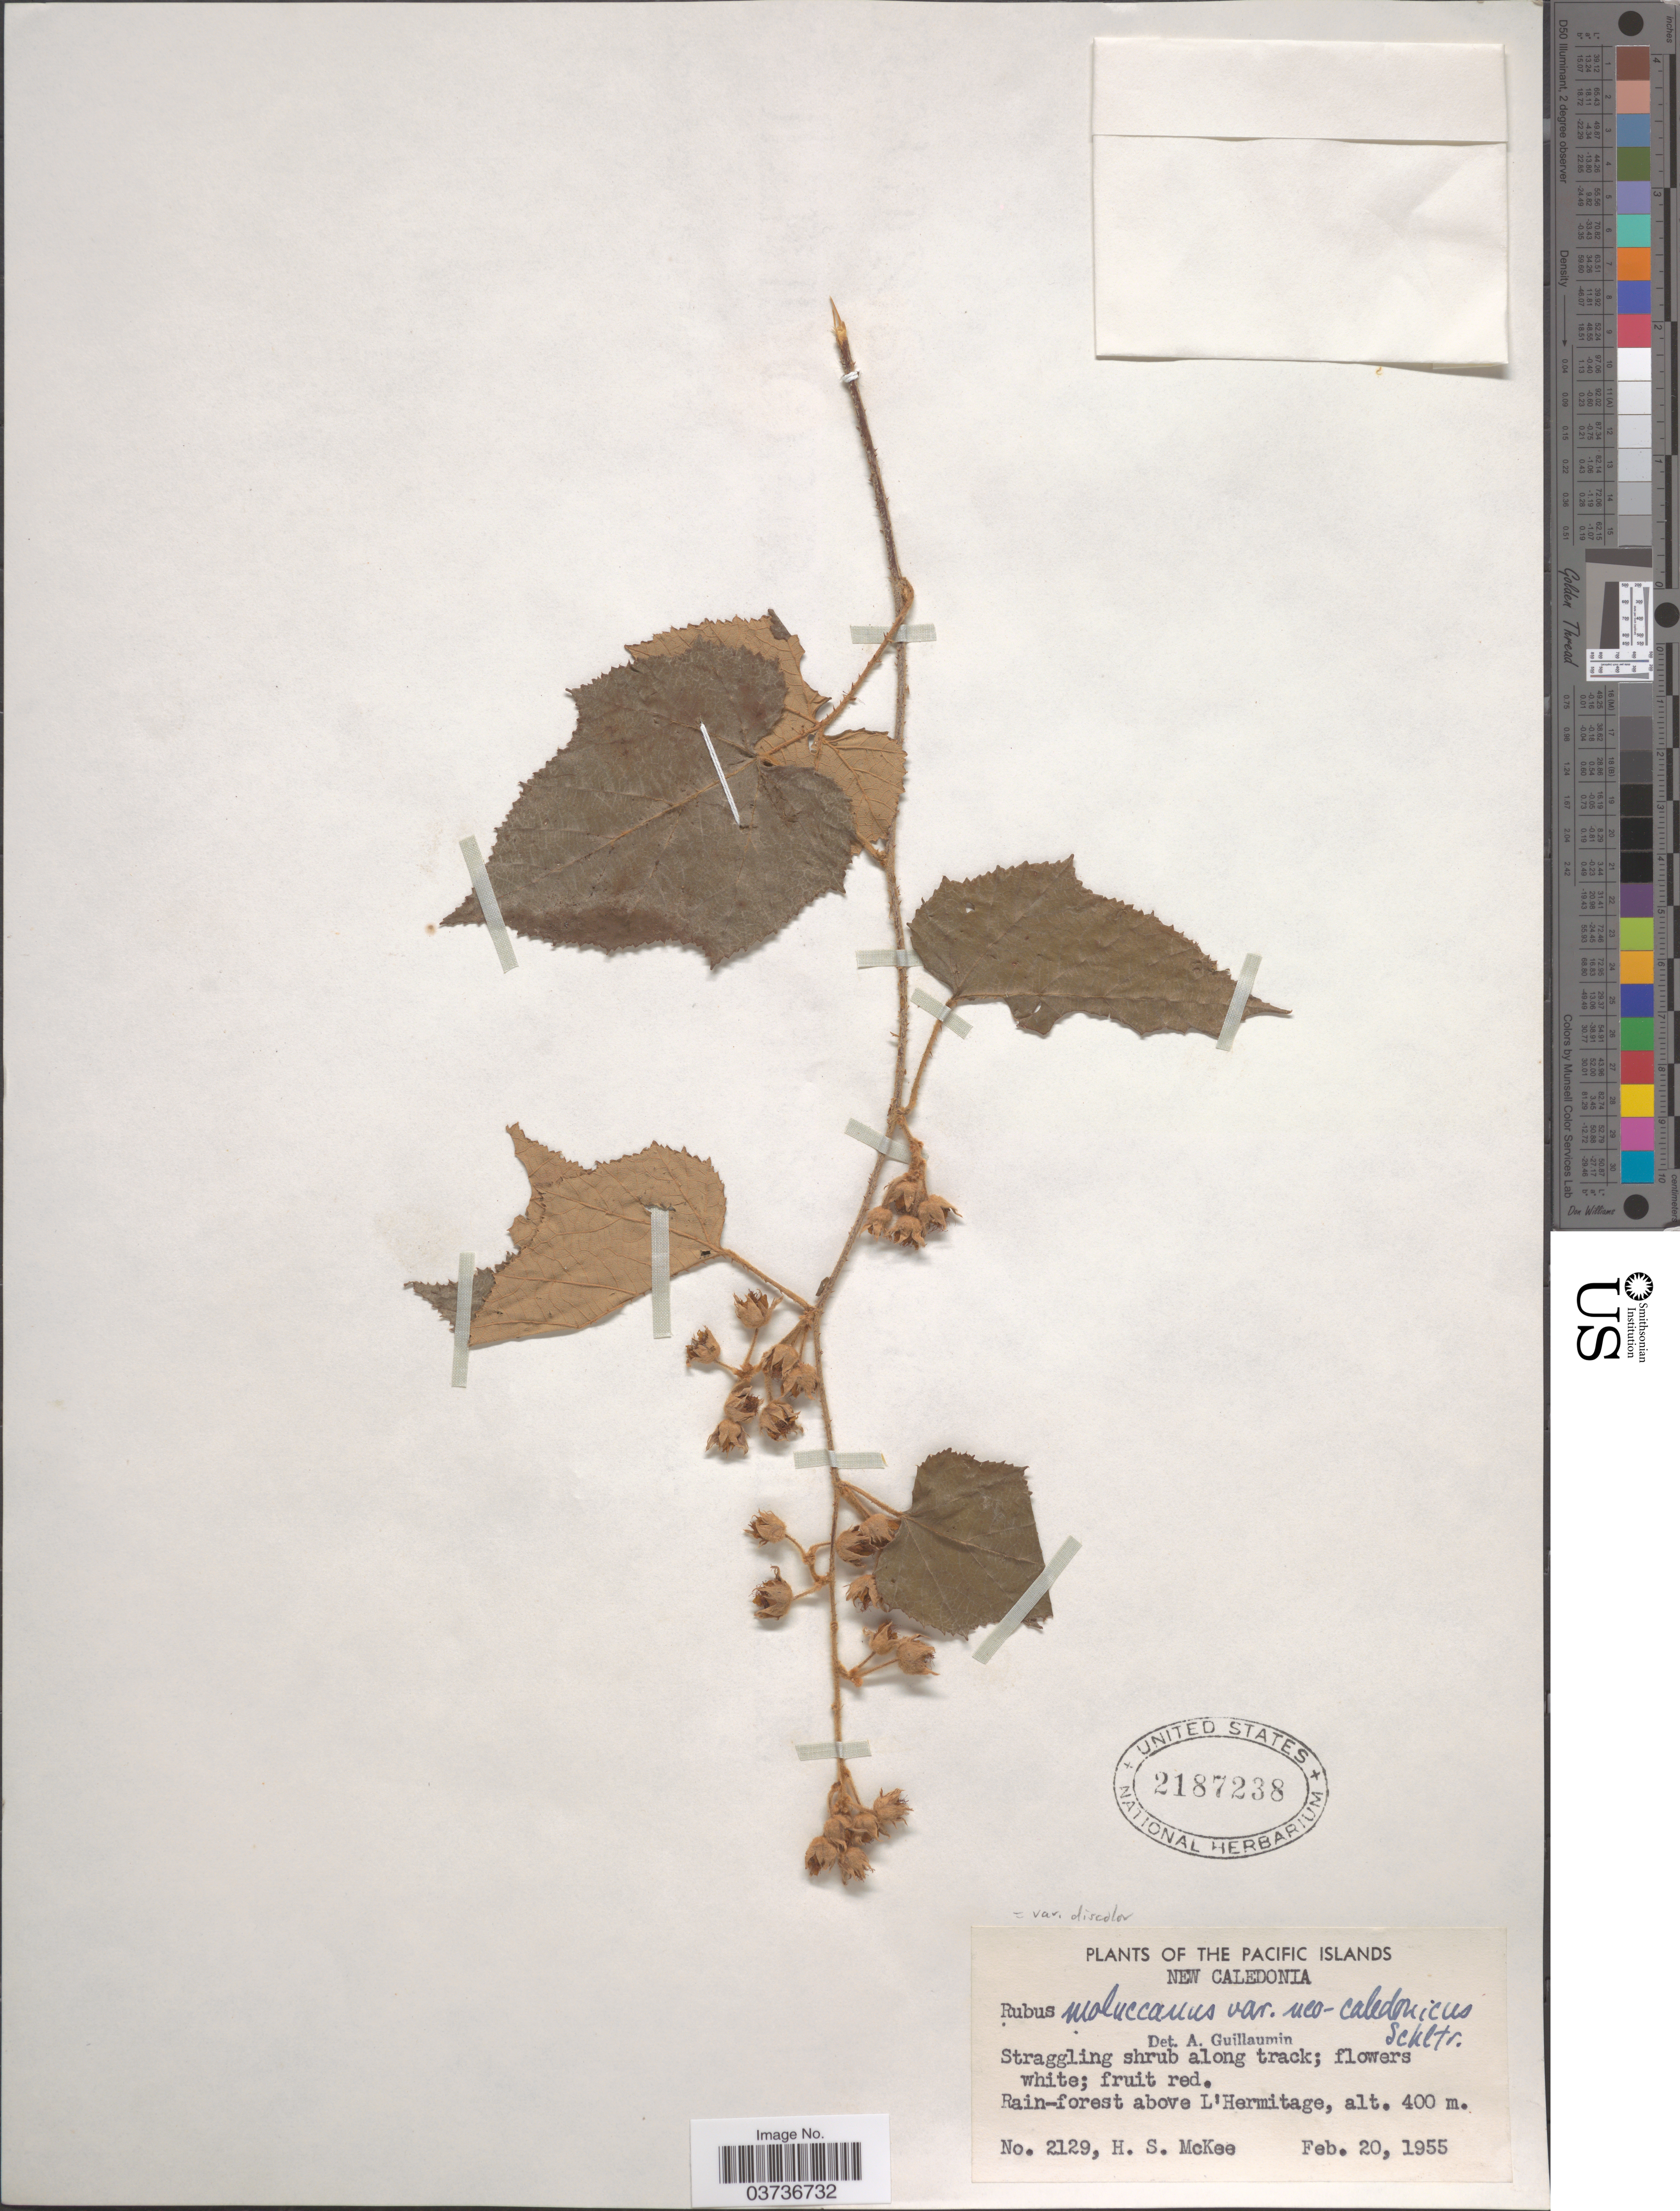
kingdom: Plantae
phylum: Tracheophyta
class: Magnoliopsida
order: Rosales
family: Rosaceae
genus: Rubus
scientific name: Rubus moluccanus var. discolor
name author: (Blume) Kalkman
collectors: H. S. McKee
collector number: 2129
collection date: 1955-02-20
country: New Caledonia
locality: Pacific Islands. Rain-forest above L'Hermitage.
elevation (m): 400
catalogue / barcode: US 2187238